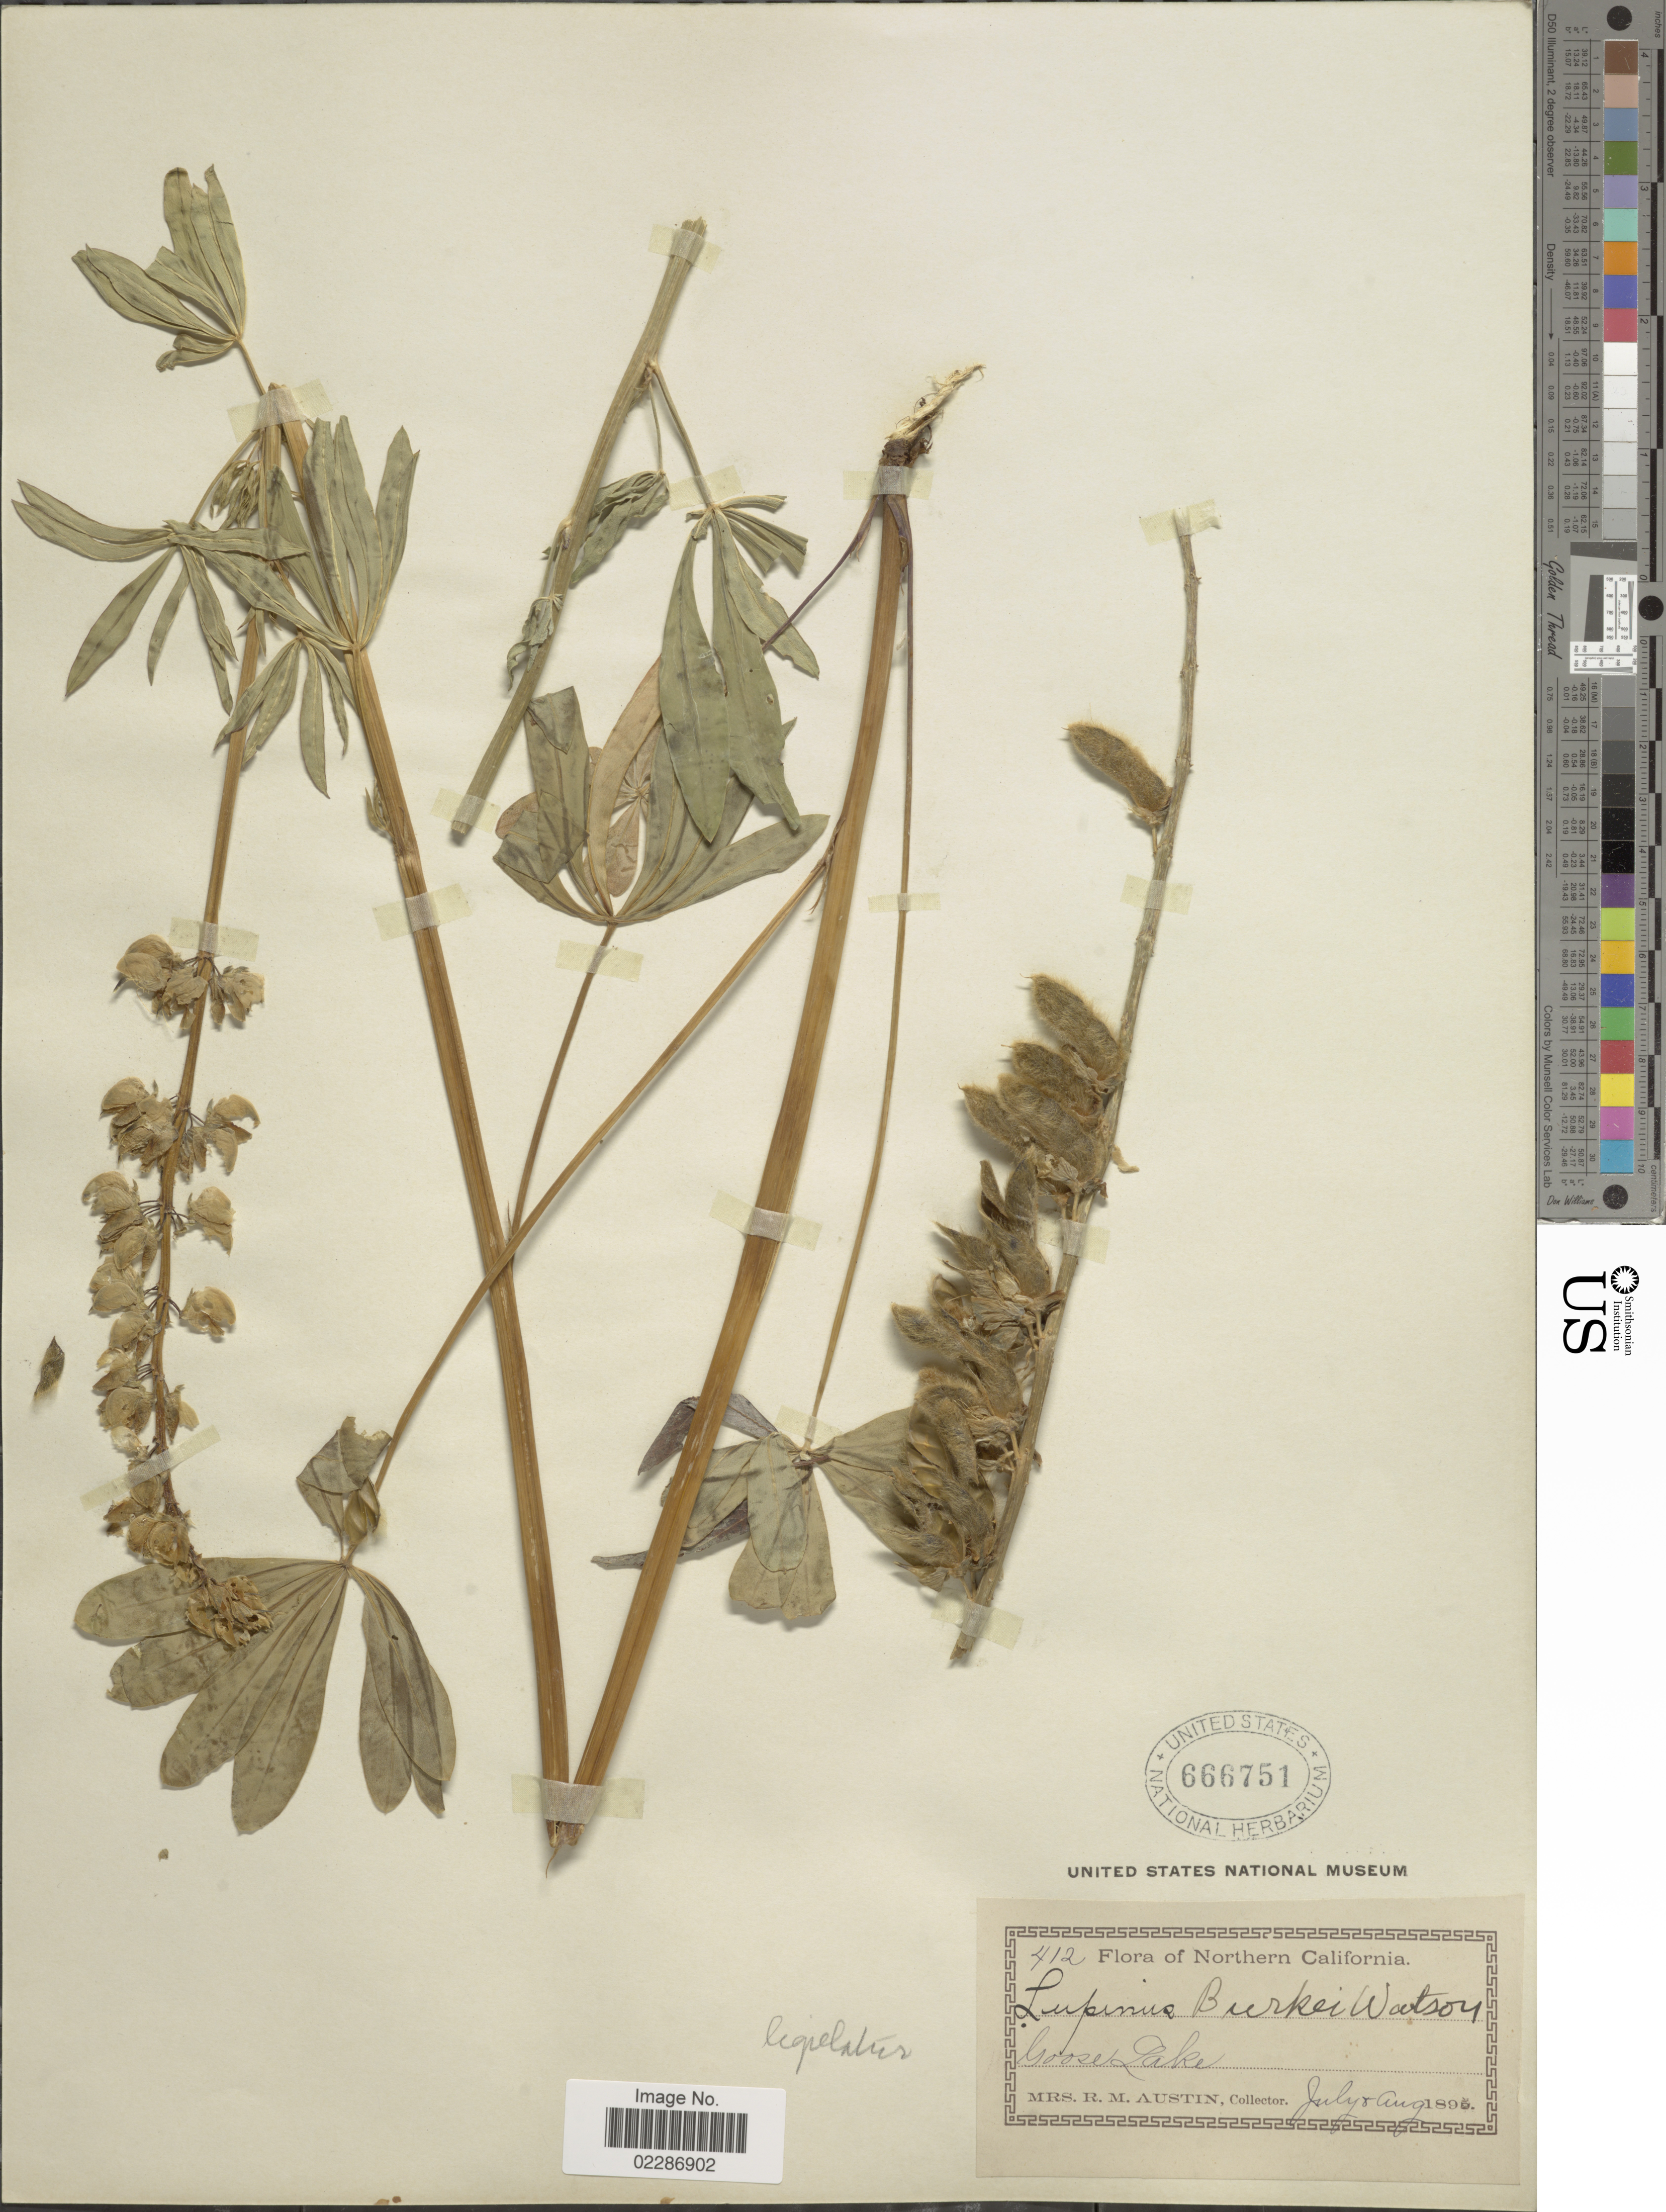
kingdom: Plantae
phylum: Tracheophyta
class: Magnoliopsida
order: Fabales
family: Fabaceae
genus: Lupinus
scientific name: Lupinus burkei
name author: S. Watson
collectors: R. Austin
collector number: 412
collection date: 1895-07/1895-08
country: United States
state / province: California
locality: Northern California, Goose Lake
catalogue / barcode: US 666751